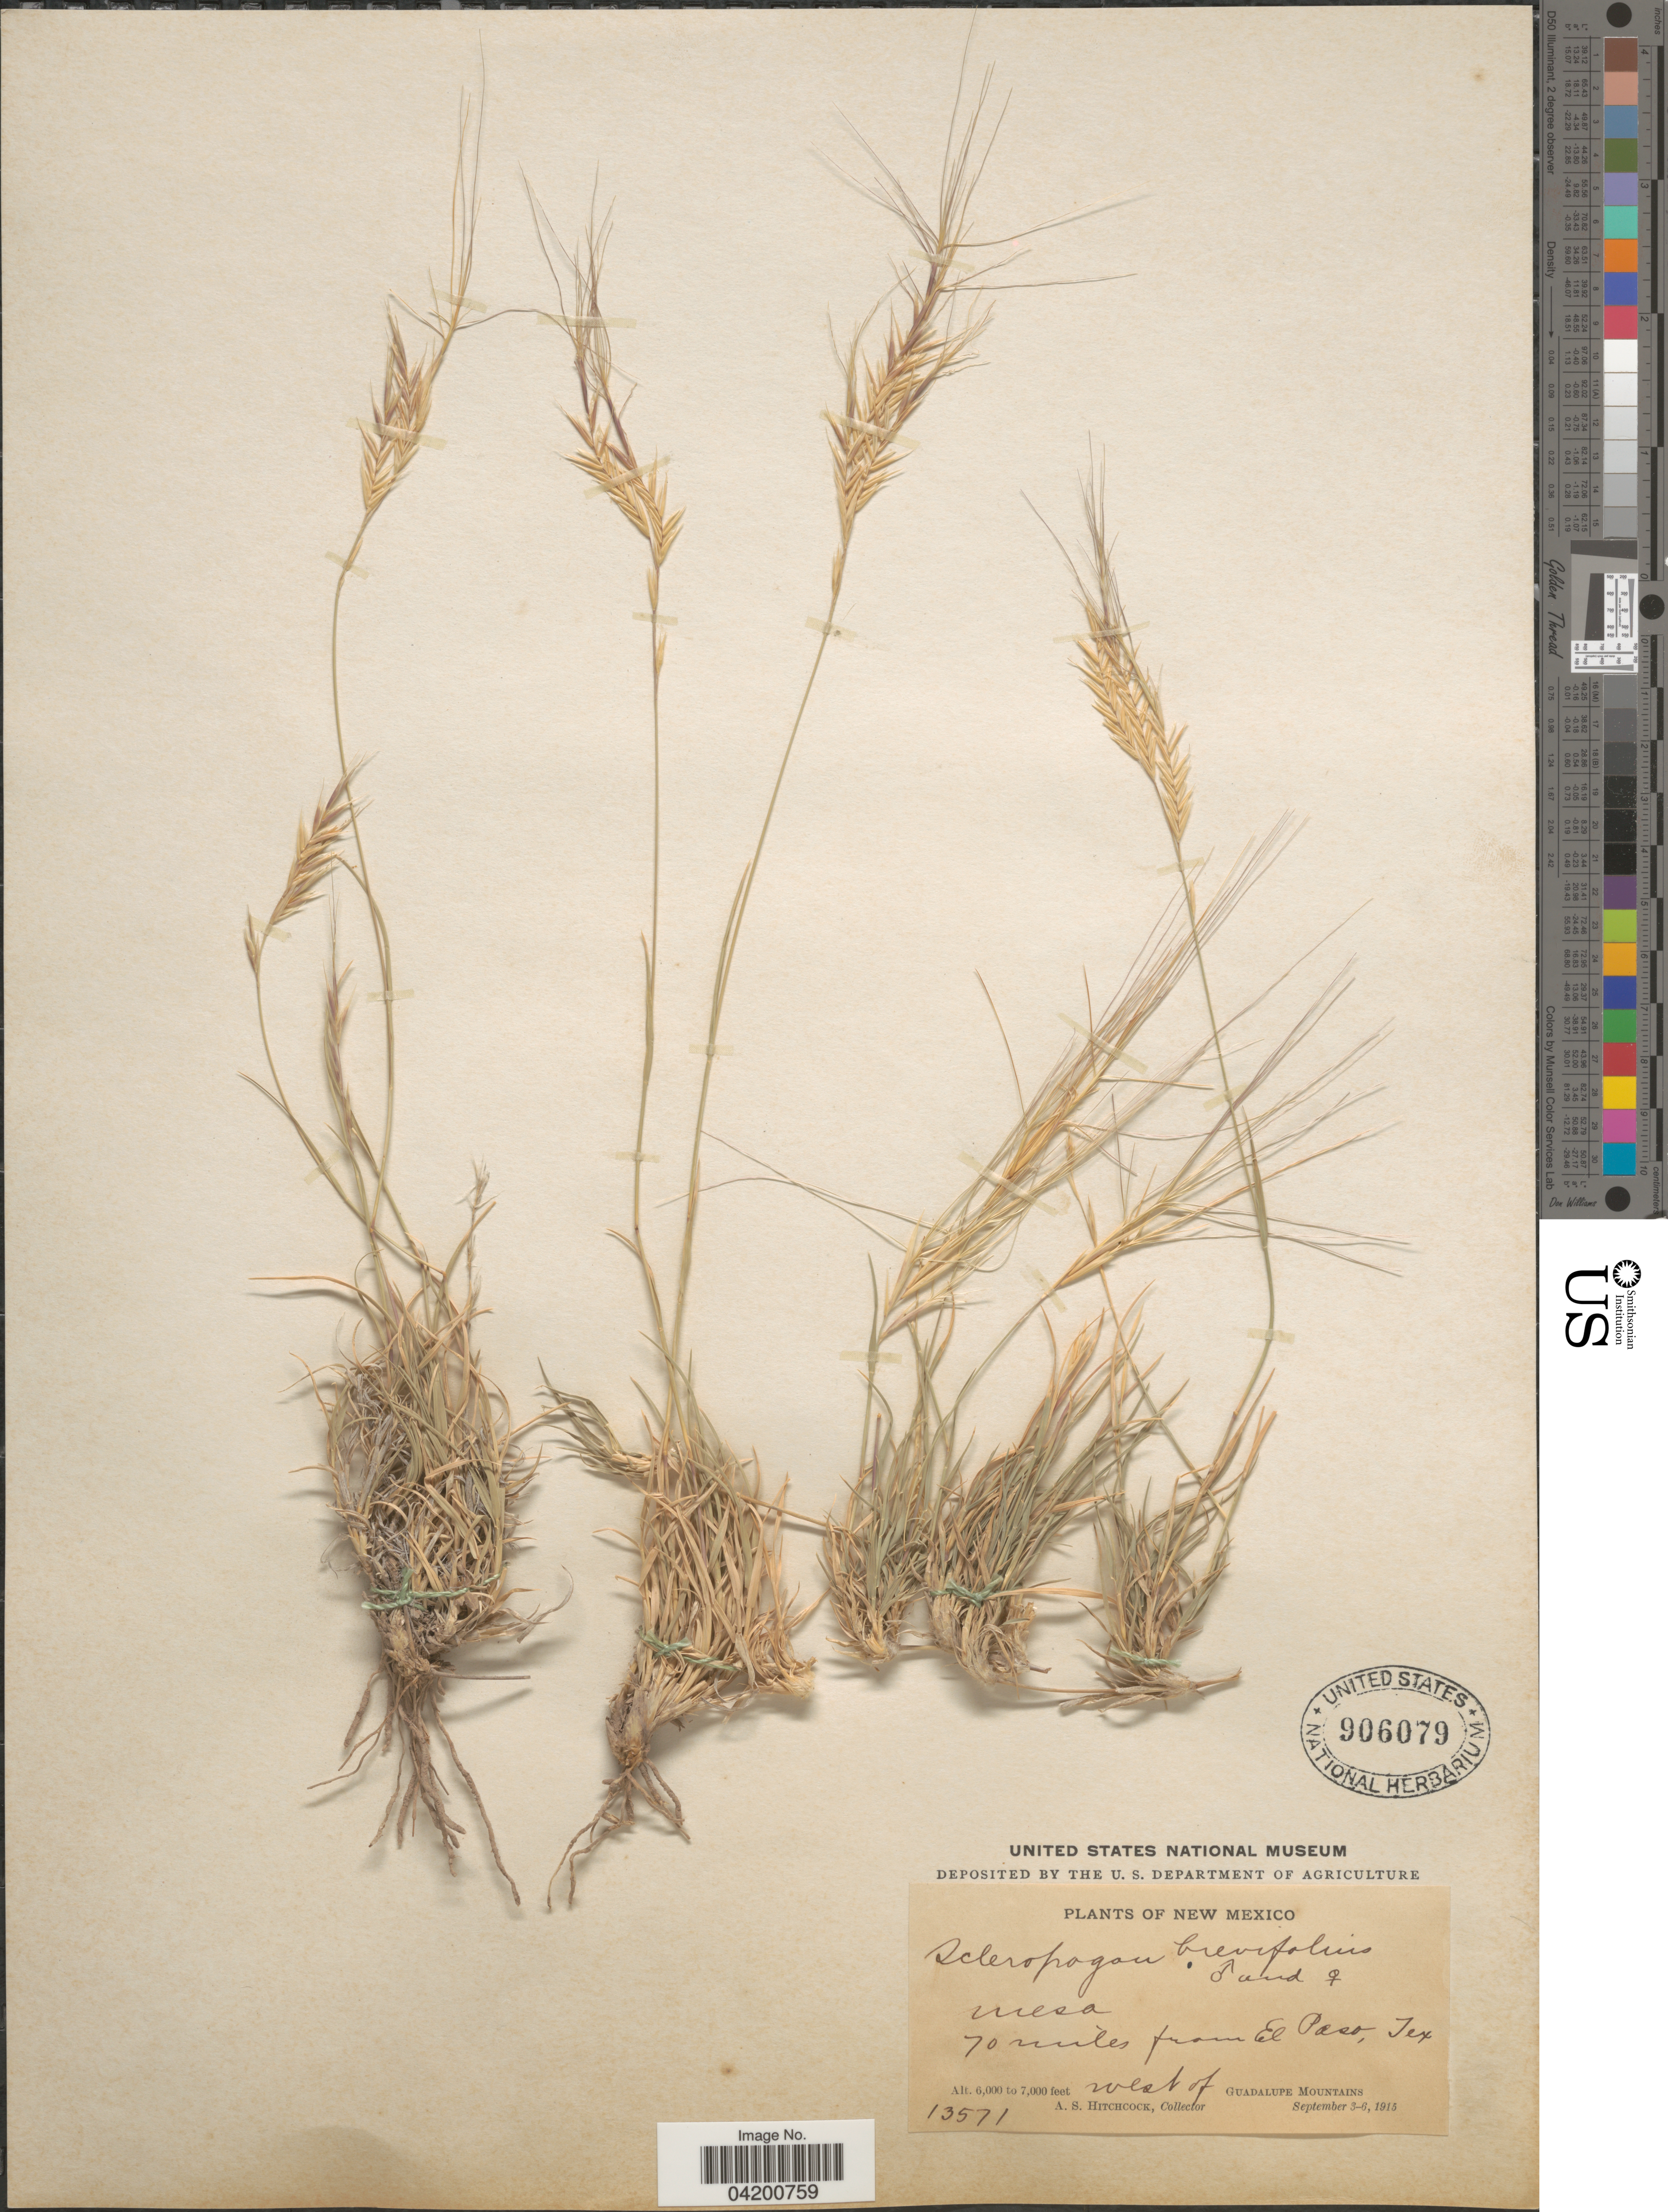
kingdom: Plantae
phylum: Tracheophyta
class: Liliopsida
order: Poales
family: Poaceae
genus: Scleropogon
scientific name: Scleropogon brevifolius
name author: Phil.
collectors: A. Hichcock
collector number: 13571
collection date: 1915-09-03/1915-09-06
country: United States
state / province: Texas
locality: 70 miles from El Paso. West of Guadalupe Mountains.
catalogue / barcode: US 906079